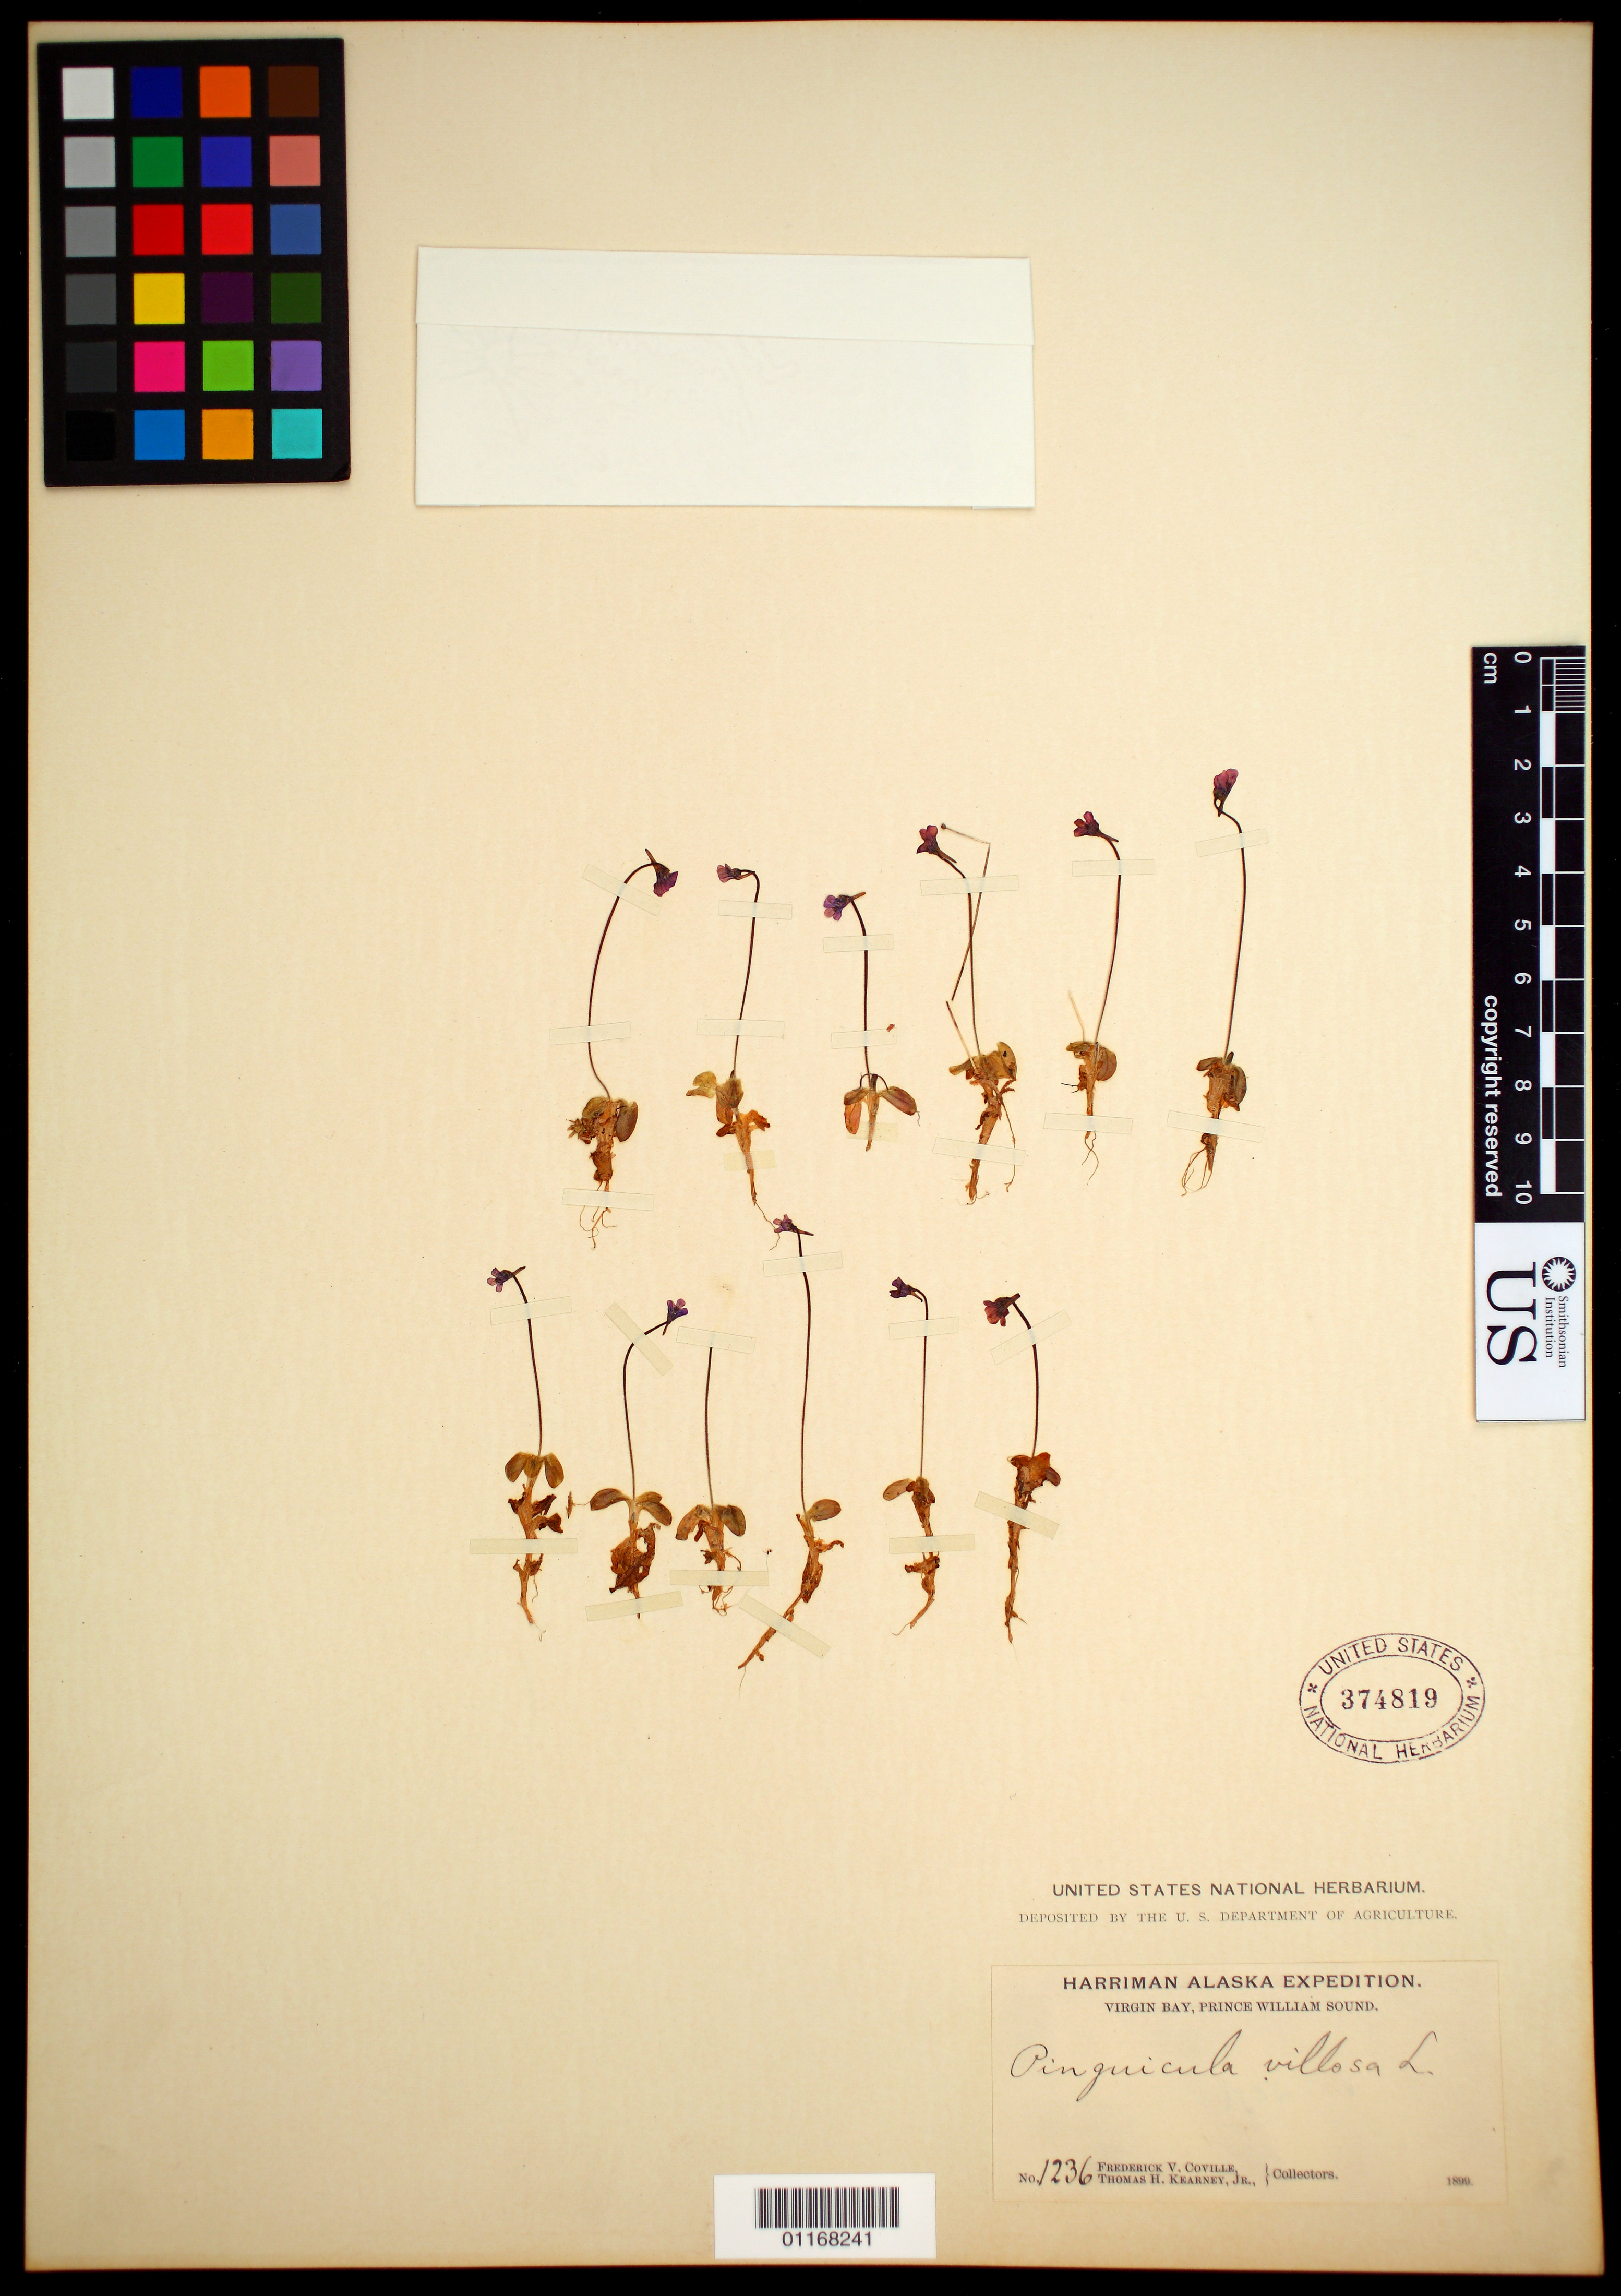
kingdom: Plantae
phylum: Tracheophyta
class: Magnoliopsida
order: Lamiales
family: Lentibulariaceae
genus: Pinguicula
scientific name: Pinguicula villosa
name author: L.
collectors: F. V. Coville & T. H. Kearney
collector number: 1236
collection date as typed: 1899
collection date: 1899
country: United States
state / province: Alaska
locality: Virgin Bay, Prince William Sound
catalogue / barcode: US 374819